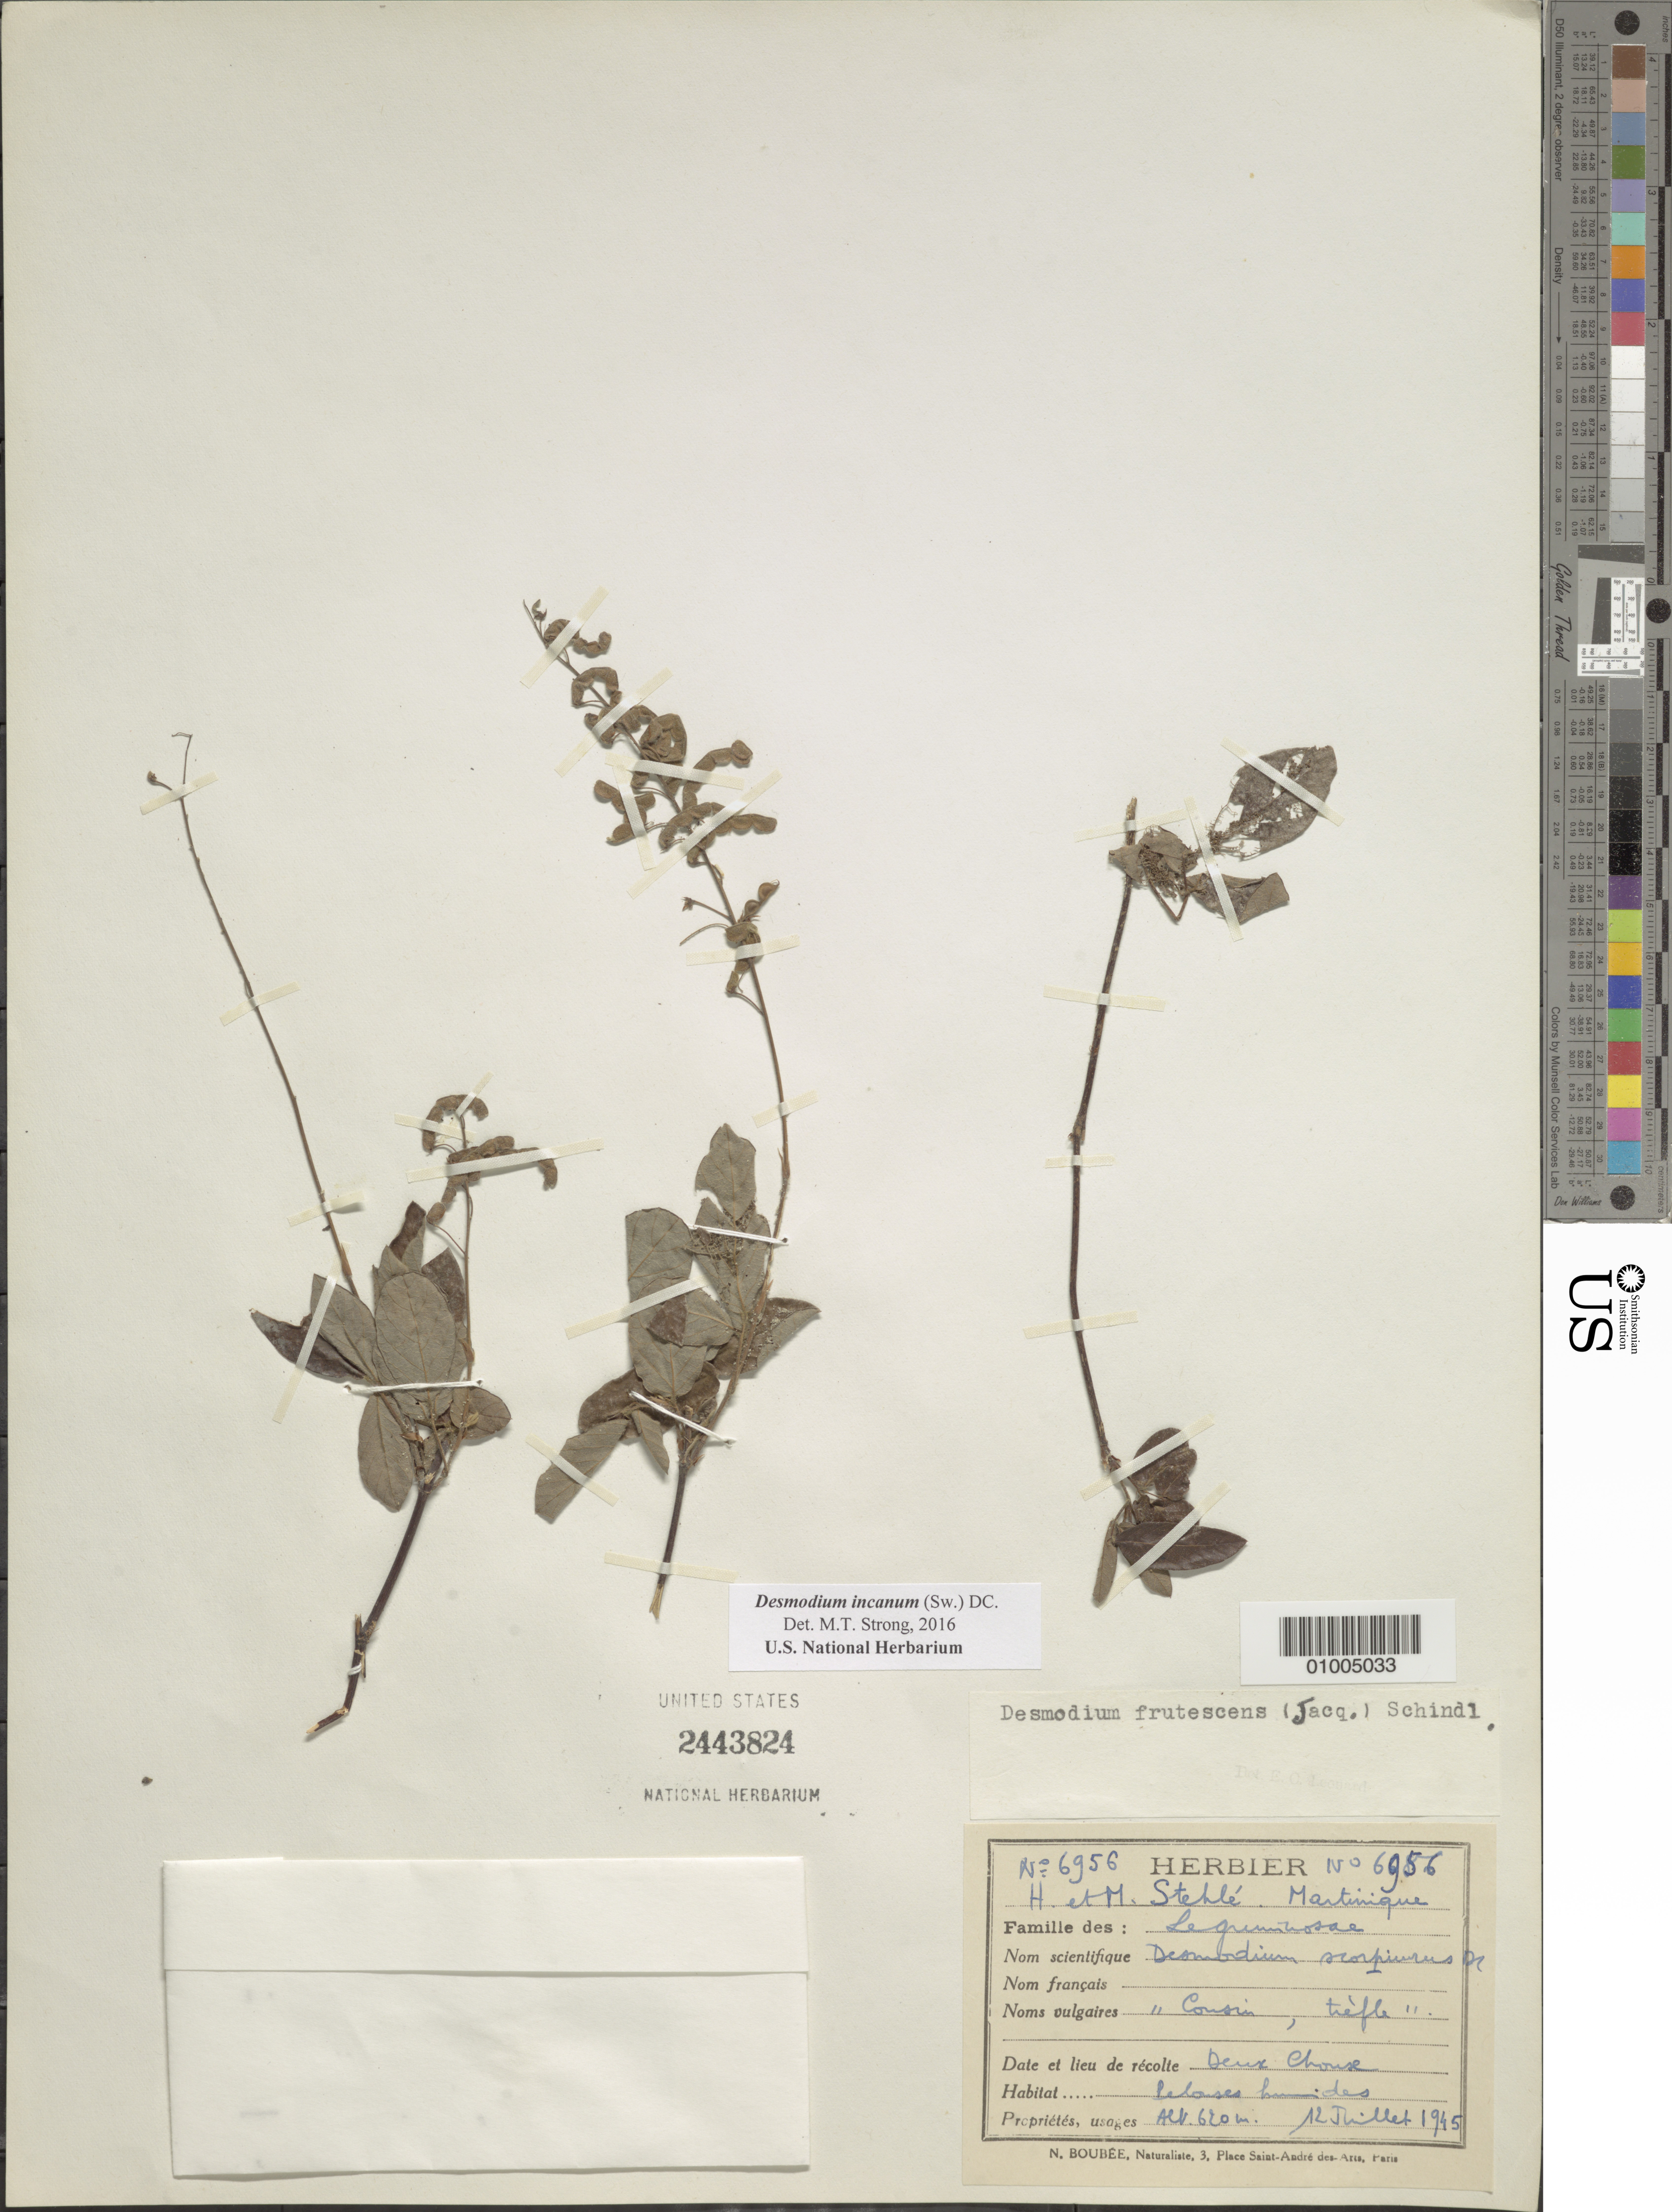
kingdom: Plantae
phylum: Tracheophyta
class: Magnoliopsida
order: Fabales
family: Fabaceae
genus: Desmodium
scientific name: Desmodium incanum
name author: (Sw.) DC.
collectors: H. Stehlé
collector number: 6956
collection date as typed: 12 Jul 1945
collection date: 1945-07-12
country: Martinique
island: Martinique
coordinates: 0 N, 0 E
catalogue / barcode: US 2443824